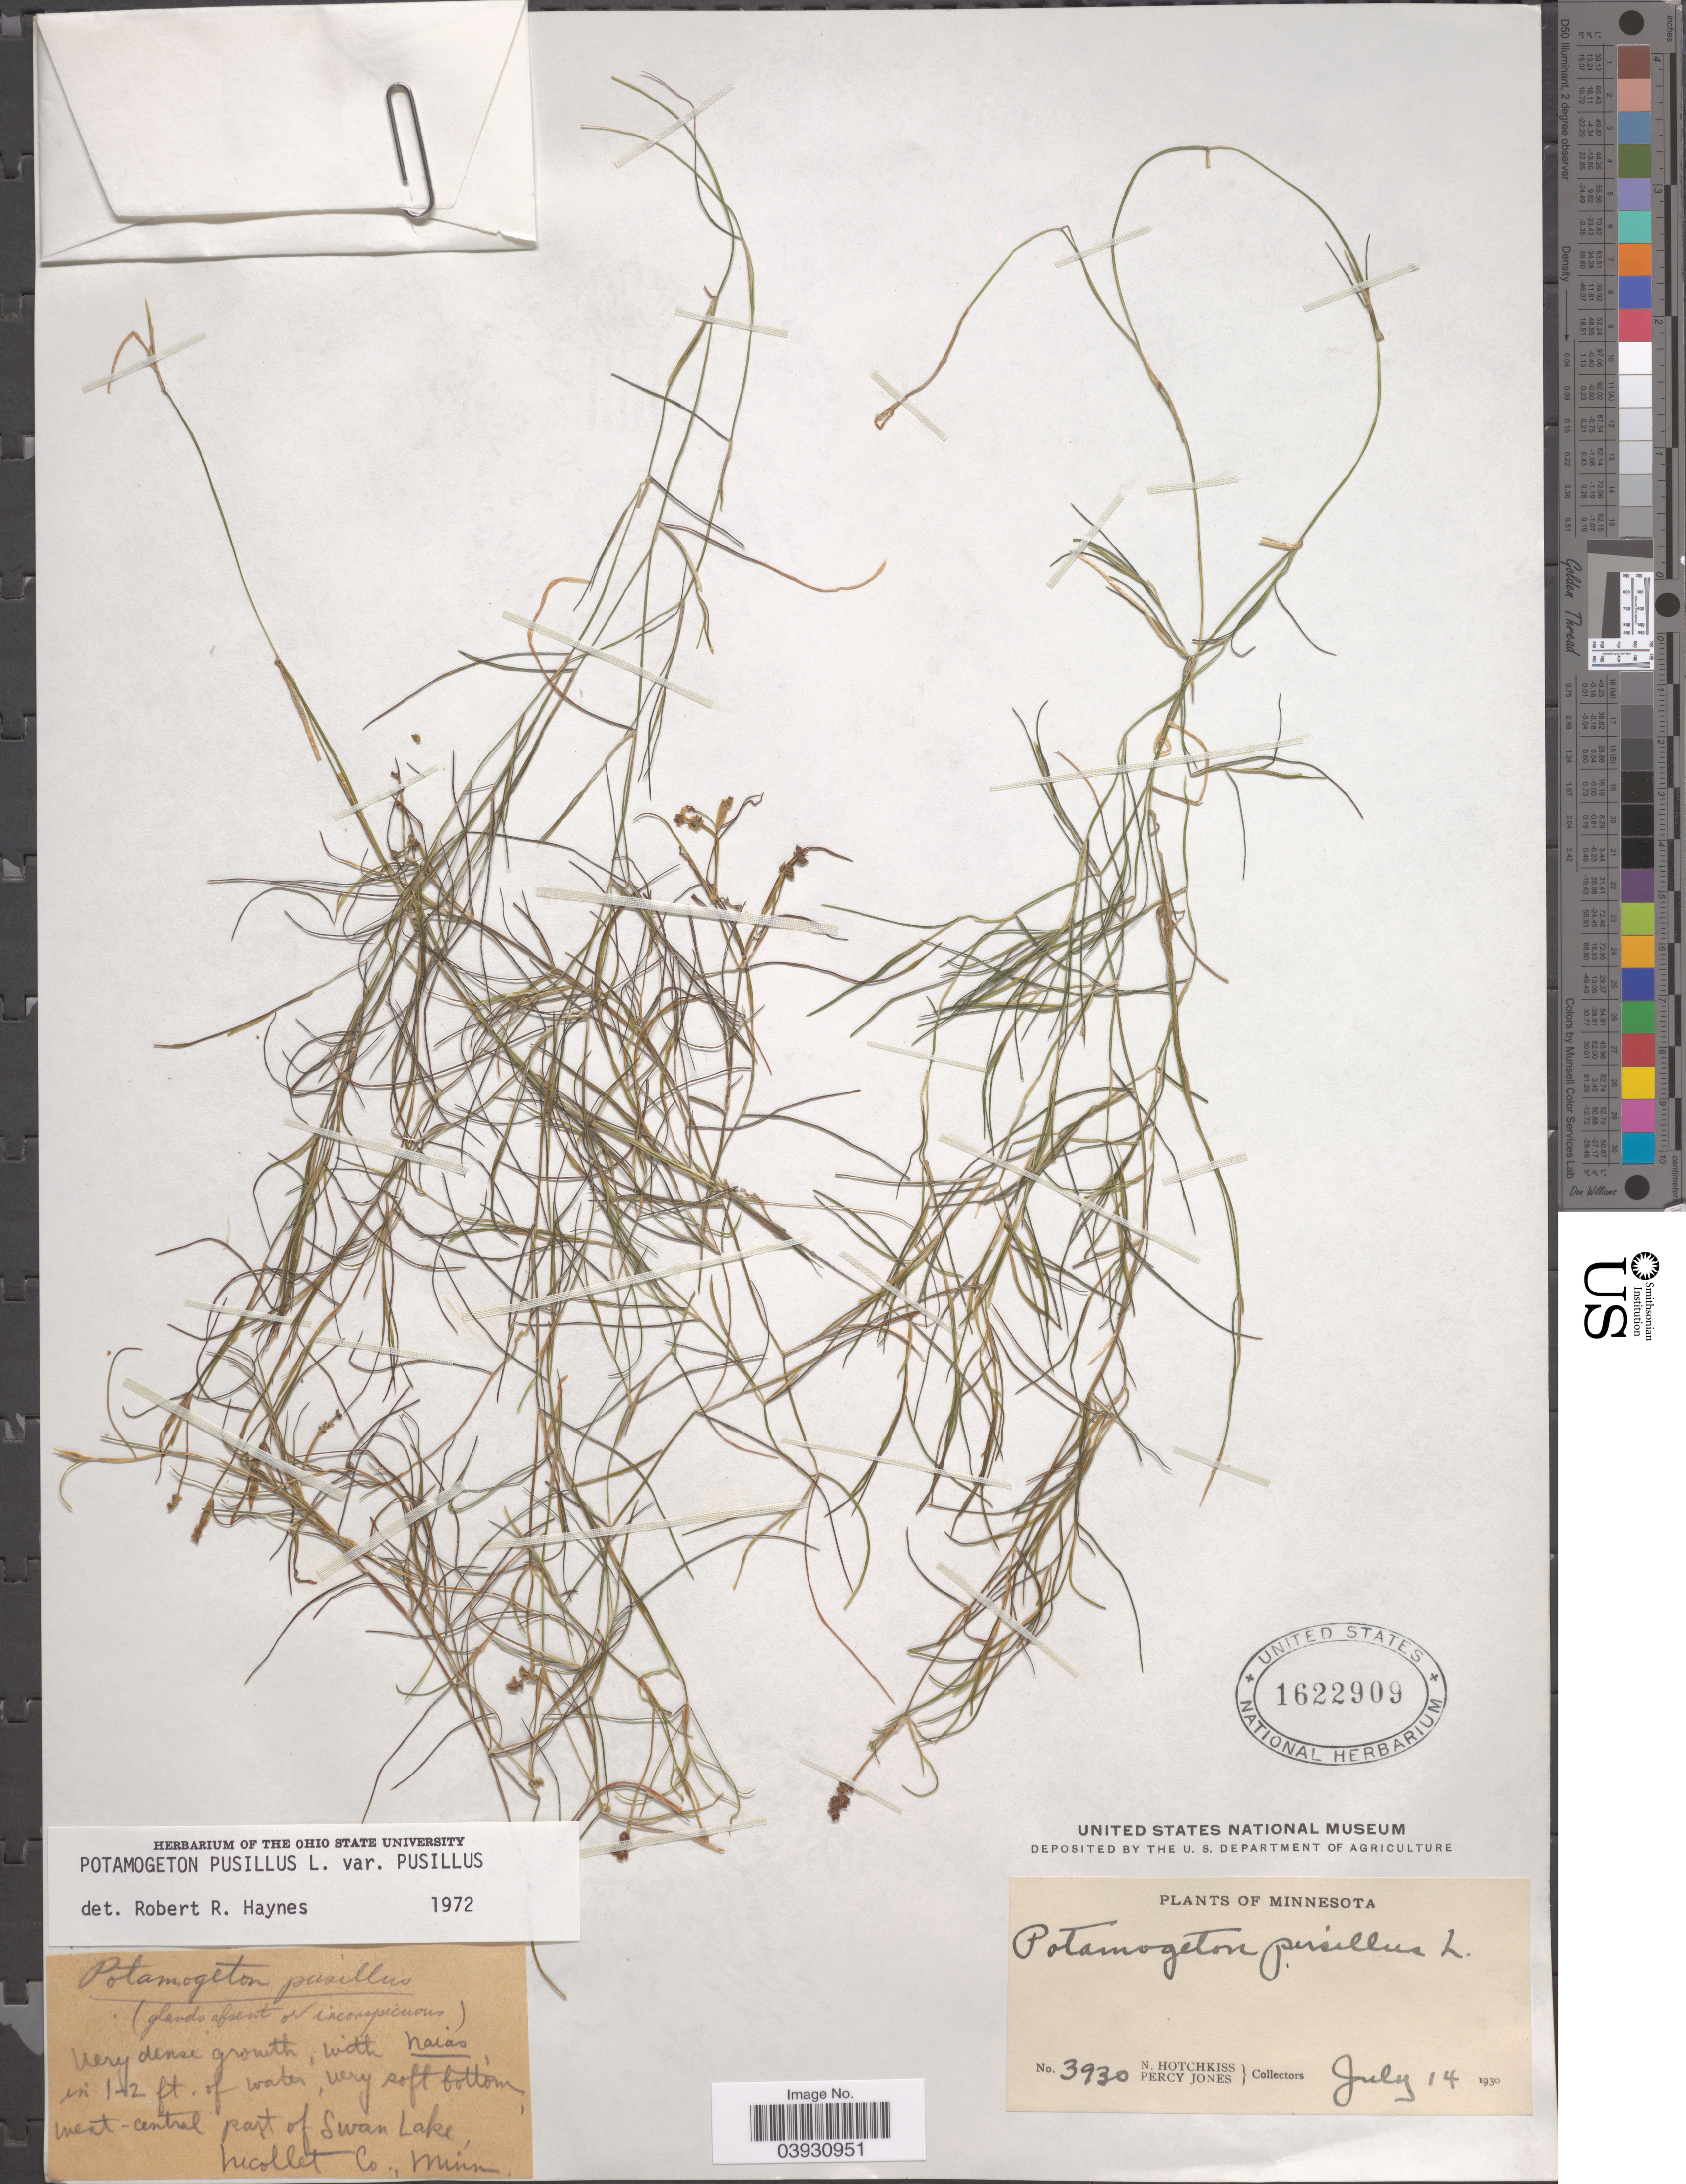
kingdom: Plantae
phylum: Tracheophyta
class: Liliopsida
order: Alismatales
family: Potamogetonaceae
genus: Potamogeton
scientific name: Potamogeton pusillus var. pusillus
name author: L.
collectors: N. Hotchkiss & P. Jones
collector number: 3930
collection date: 1930-07-14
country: United States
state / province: Minnesota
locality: West-Central part of Swan Lake, Nicollet Co.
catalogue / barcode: US 1622909